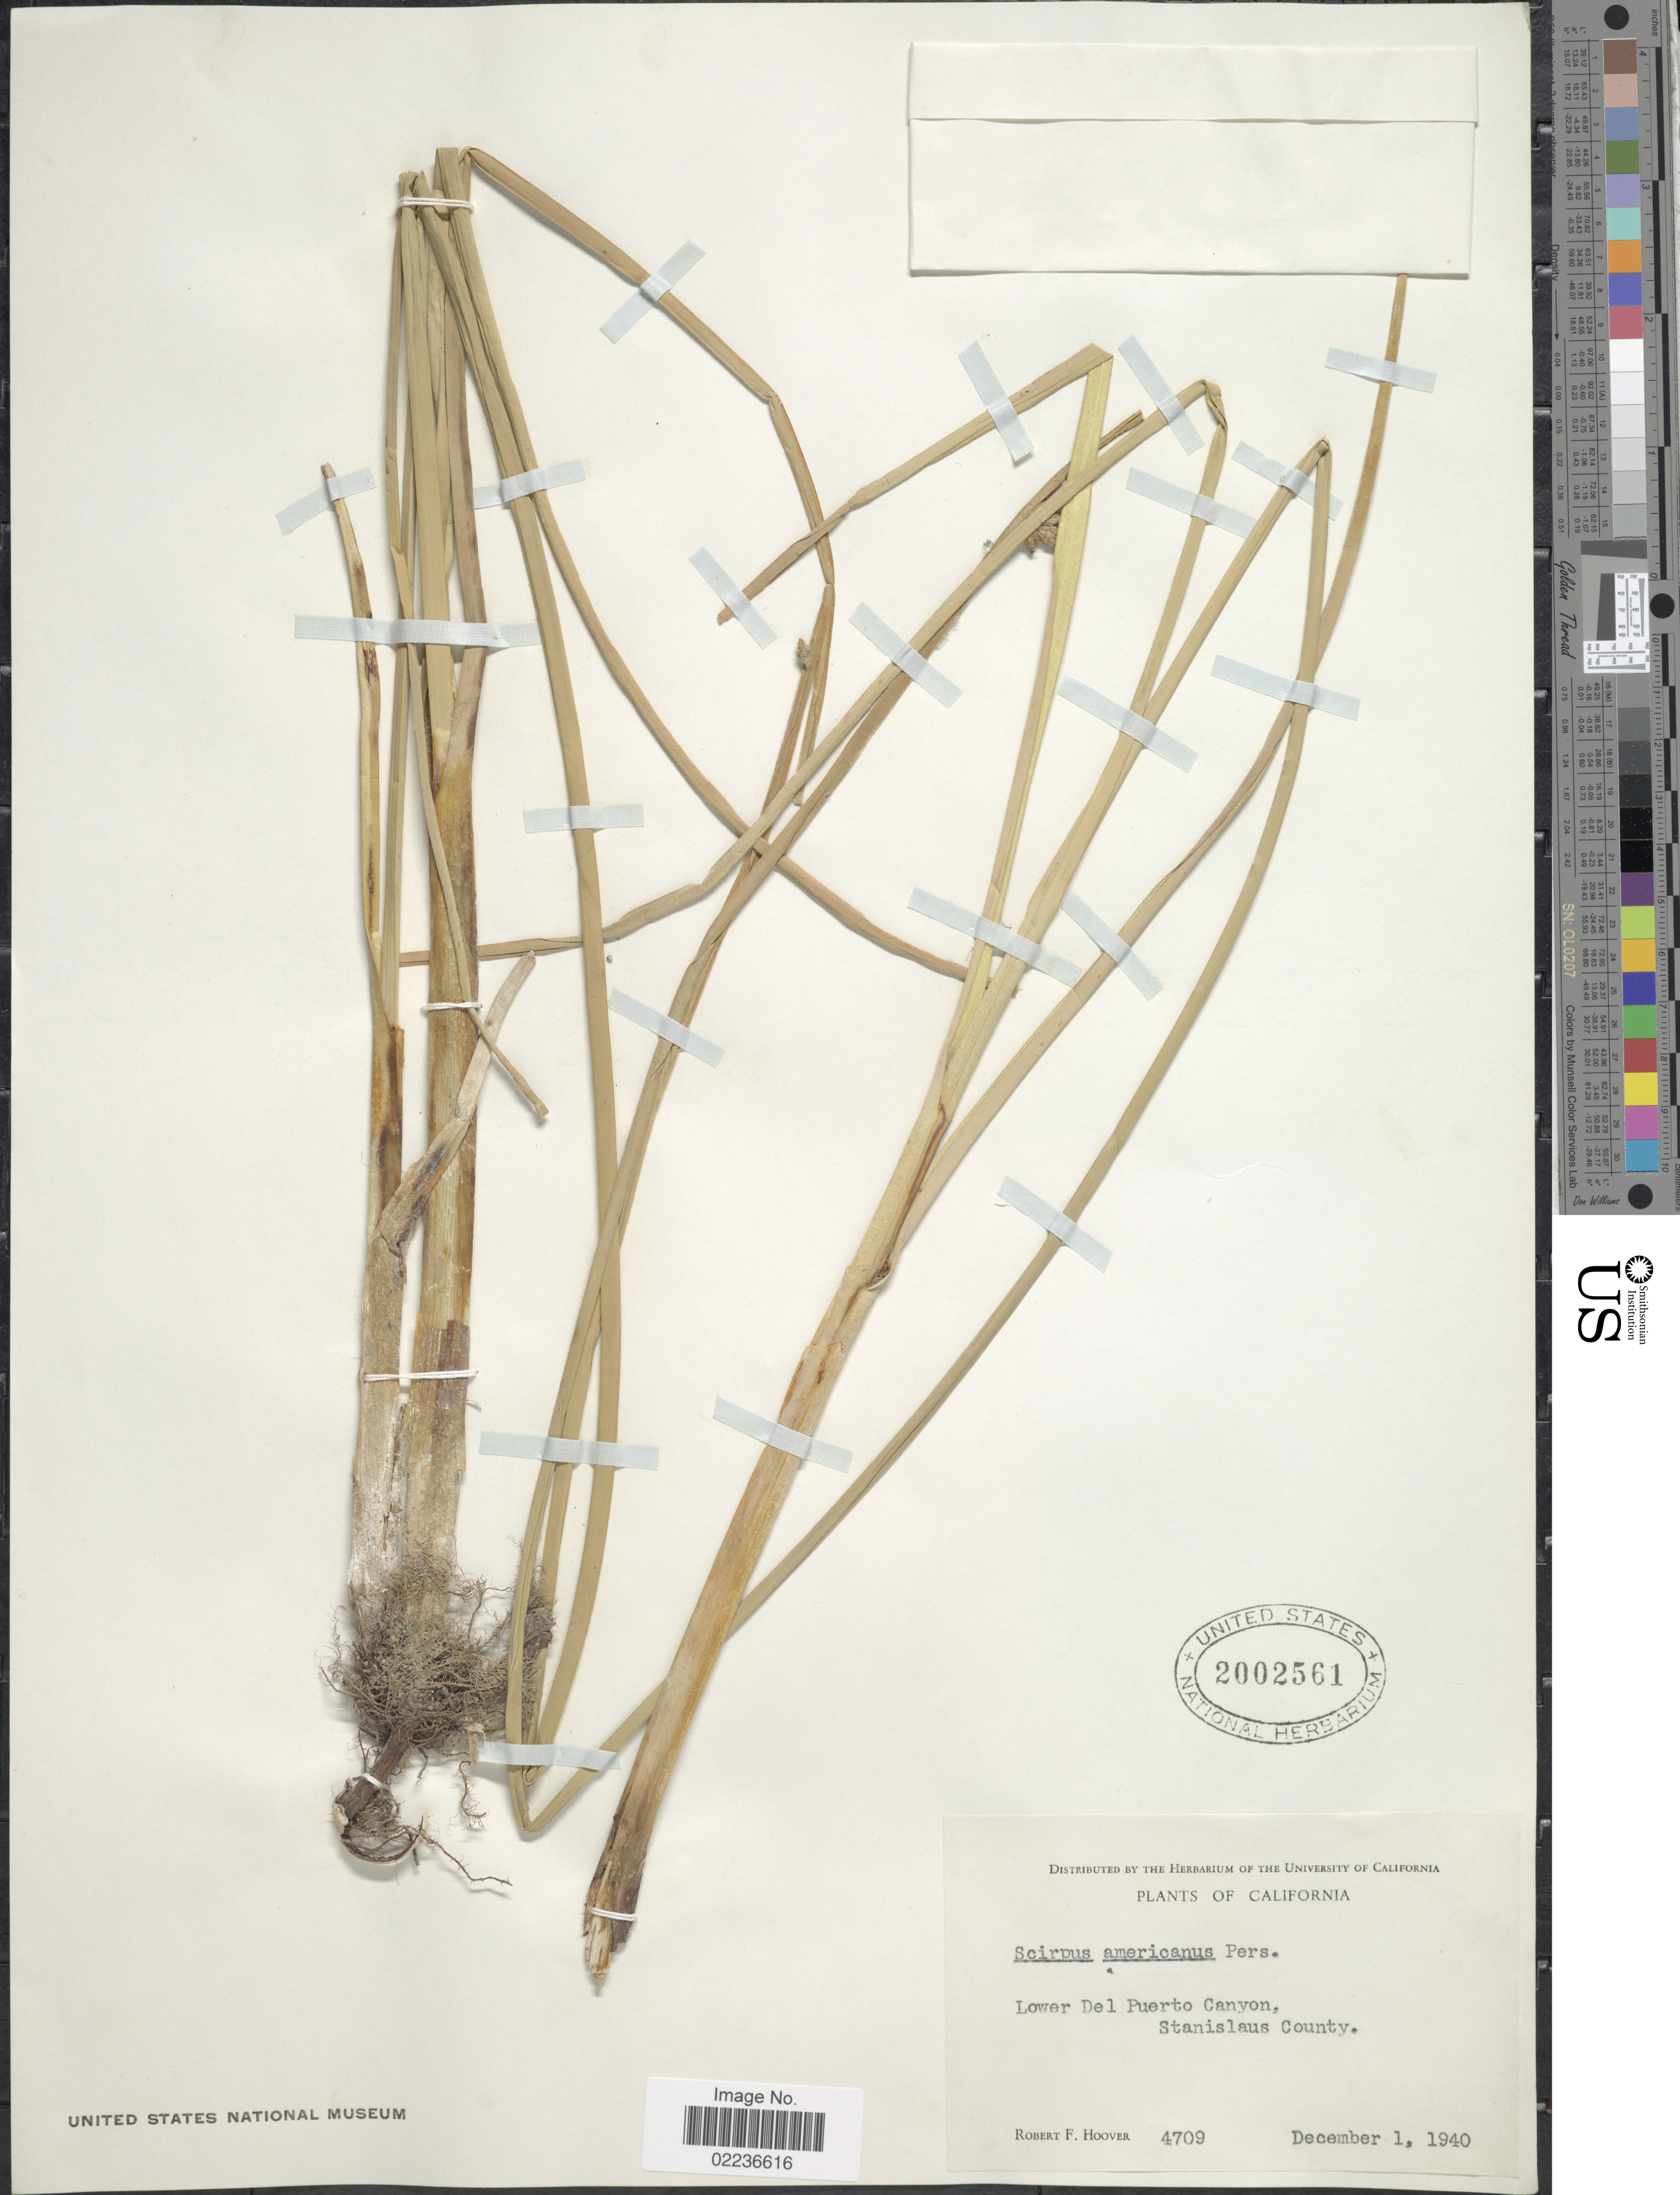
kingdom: Plantae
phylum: Tracheophyta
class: Liliopsida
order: Poales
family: Cyperaceae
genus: Schoenoplectus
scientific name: Schoenoplectus pungens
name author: (Vahl) Palla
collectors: R. F. Hoover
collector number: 4709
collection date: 1940-12-01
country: United States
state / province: California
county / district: Stanislaus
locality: Lower Del Puerto Canyon, Stanislaus County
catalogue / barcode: US 2002561